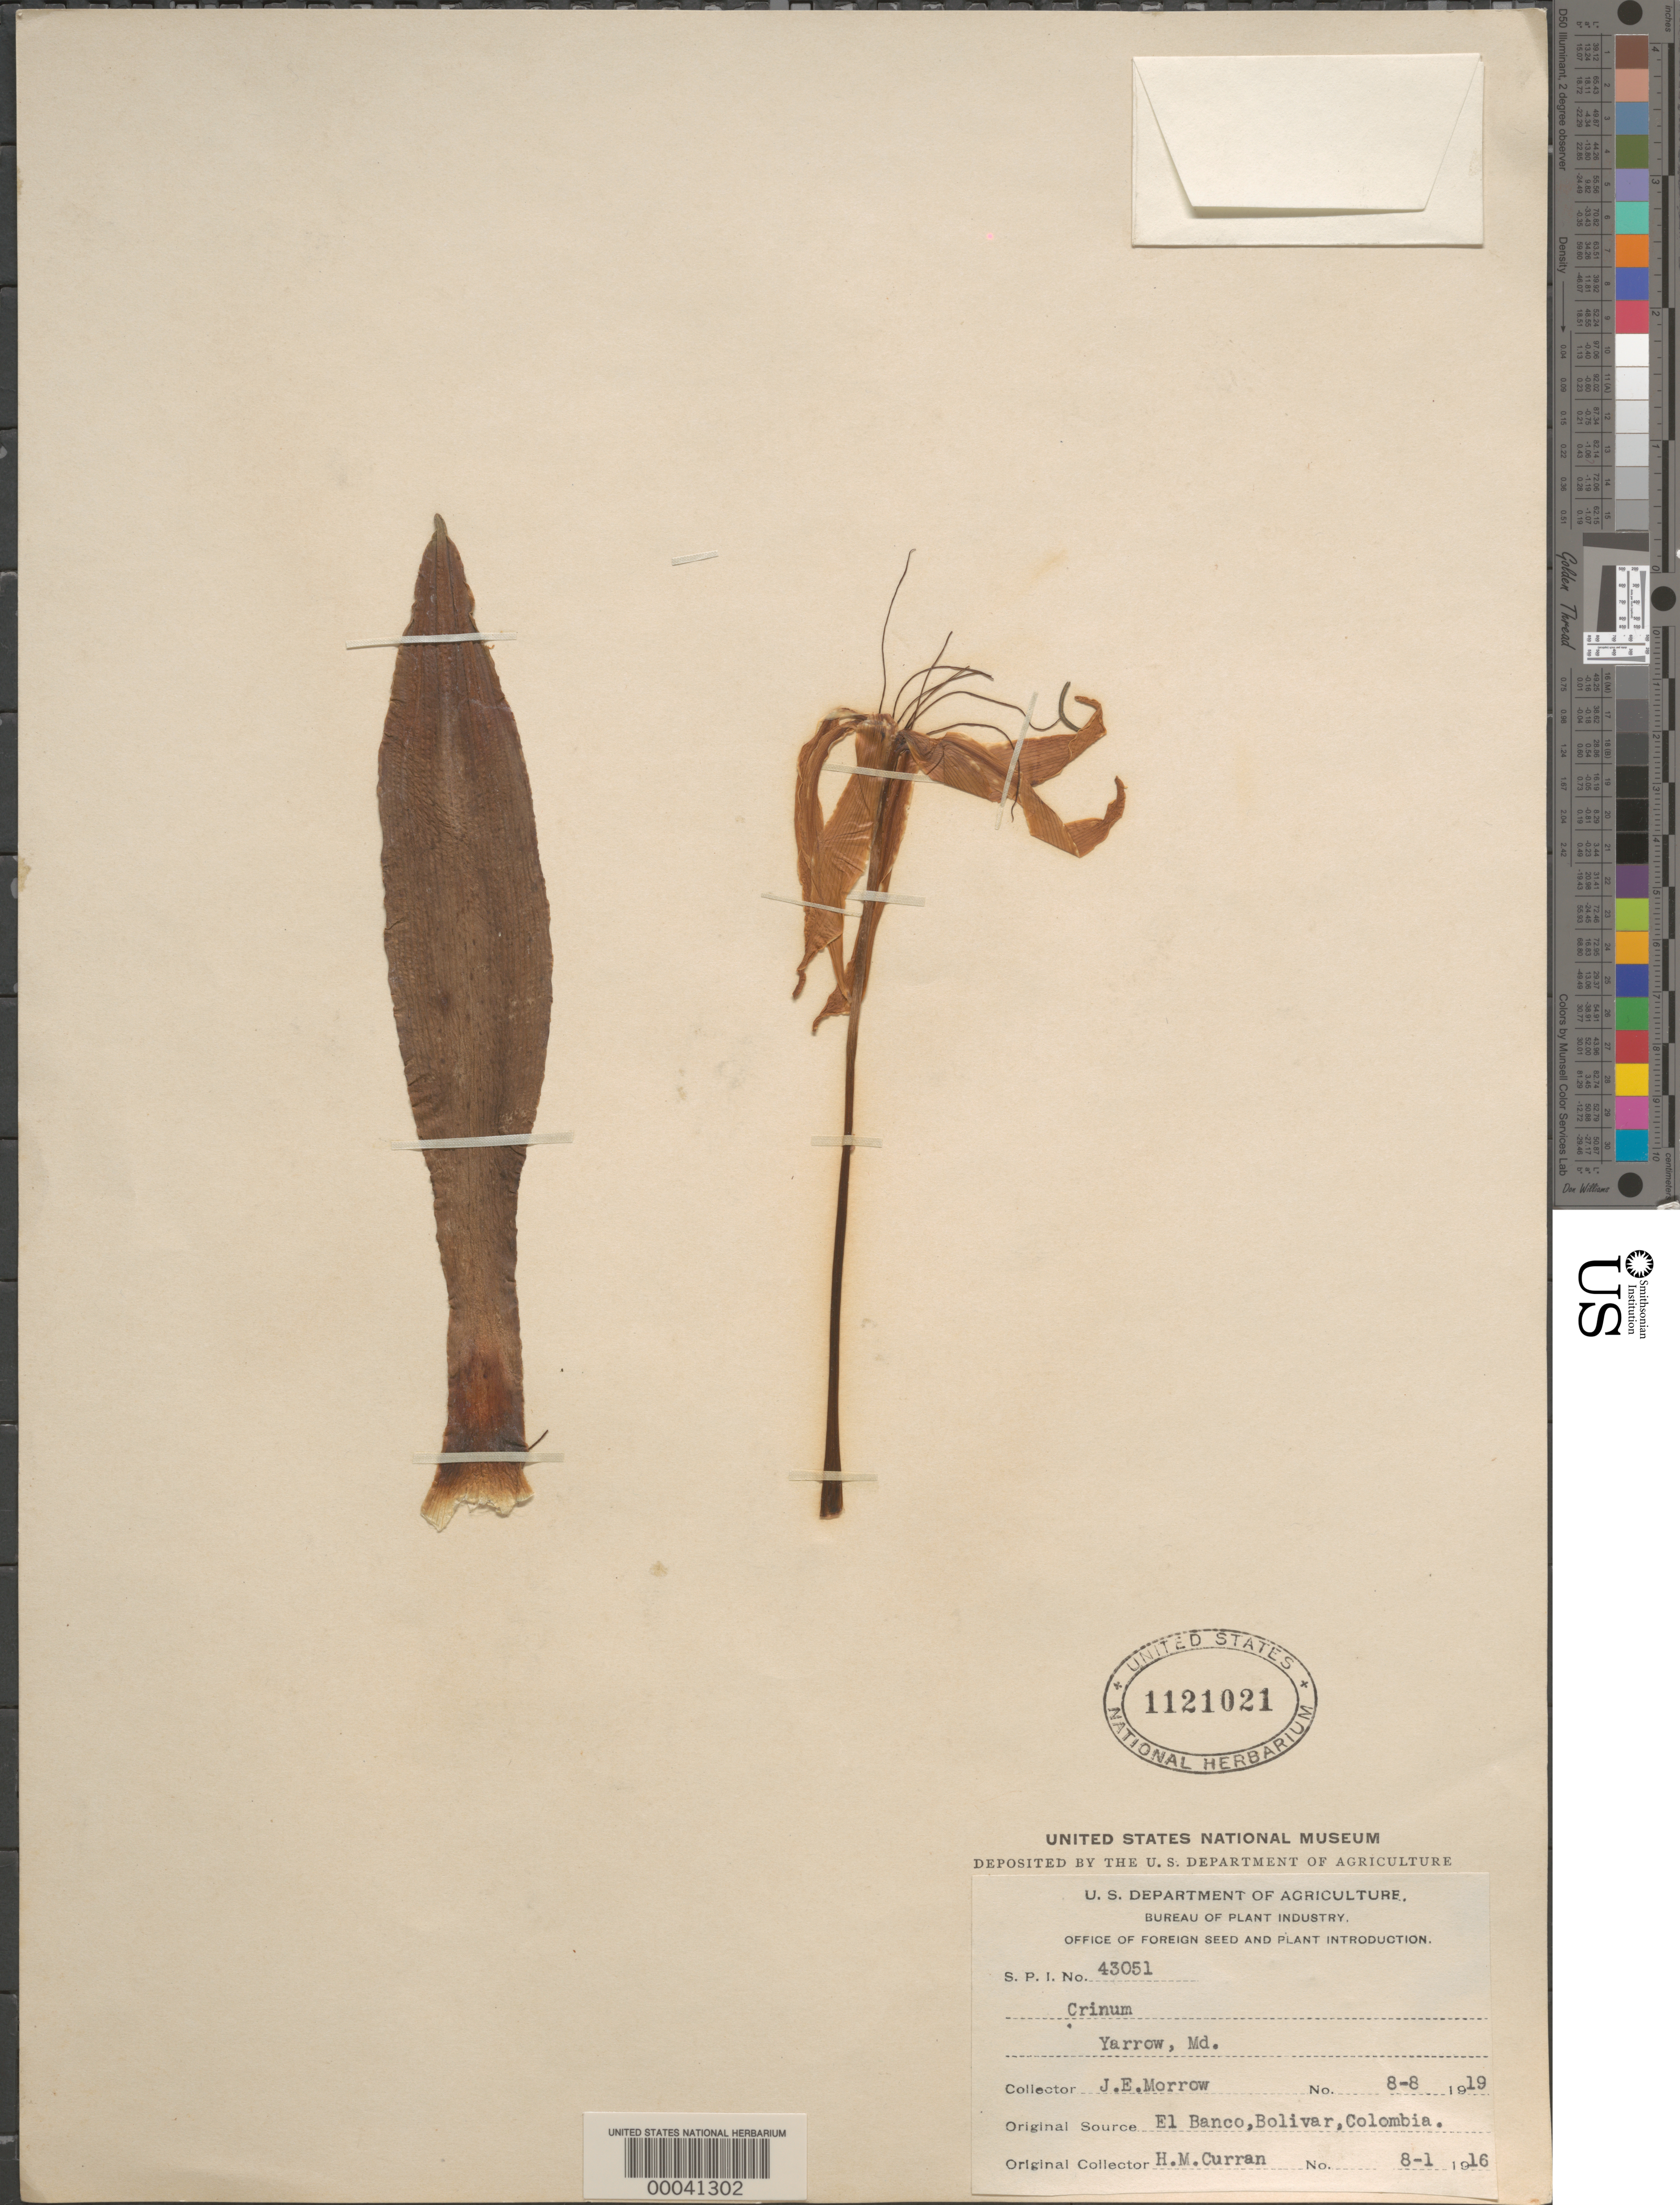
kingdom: Plantae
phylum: Tracheophyta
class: Liliopsida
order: Asparagales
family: Amaryllidaceae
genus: Crinum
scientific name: Crinum sp.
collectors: H. M. Curran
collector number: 43051 S.p.i.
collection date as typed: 08 Jan 1916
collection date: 1916-01-08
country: Colombia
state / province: Bolívar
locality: El Banco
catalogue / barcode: US 1121021